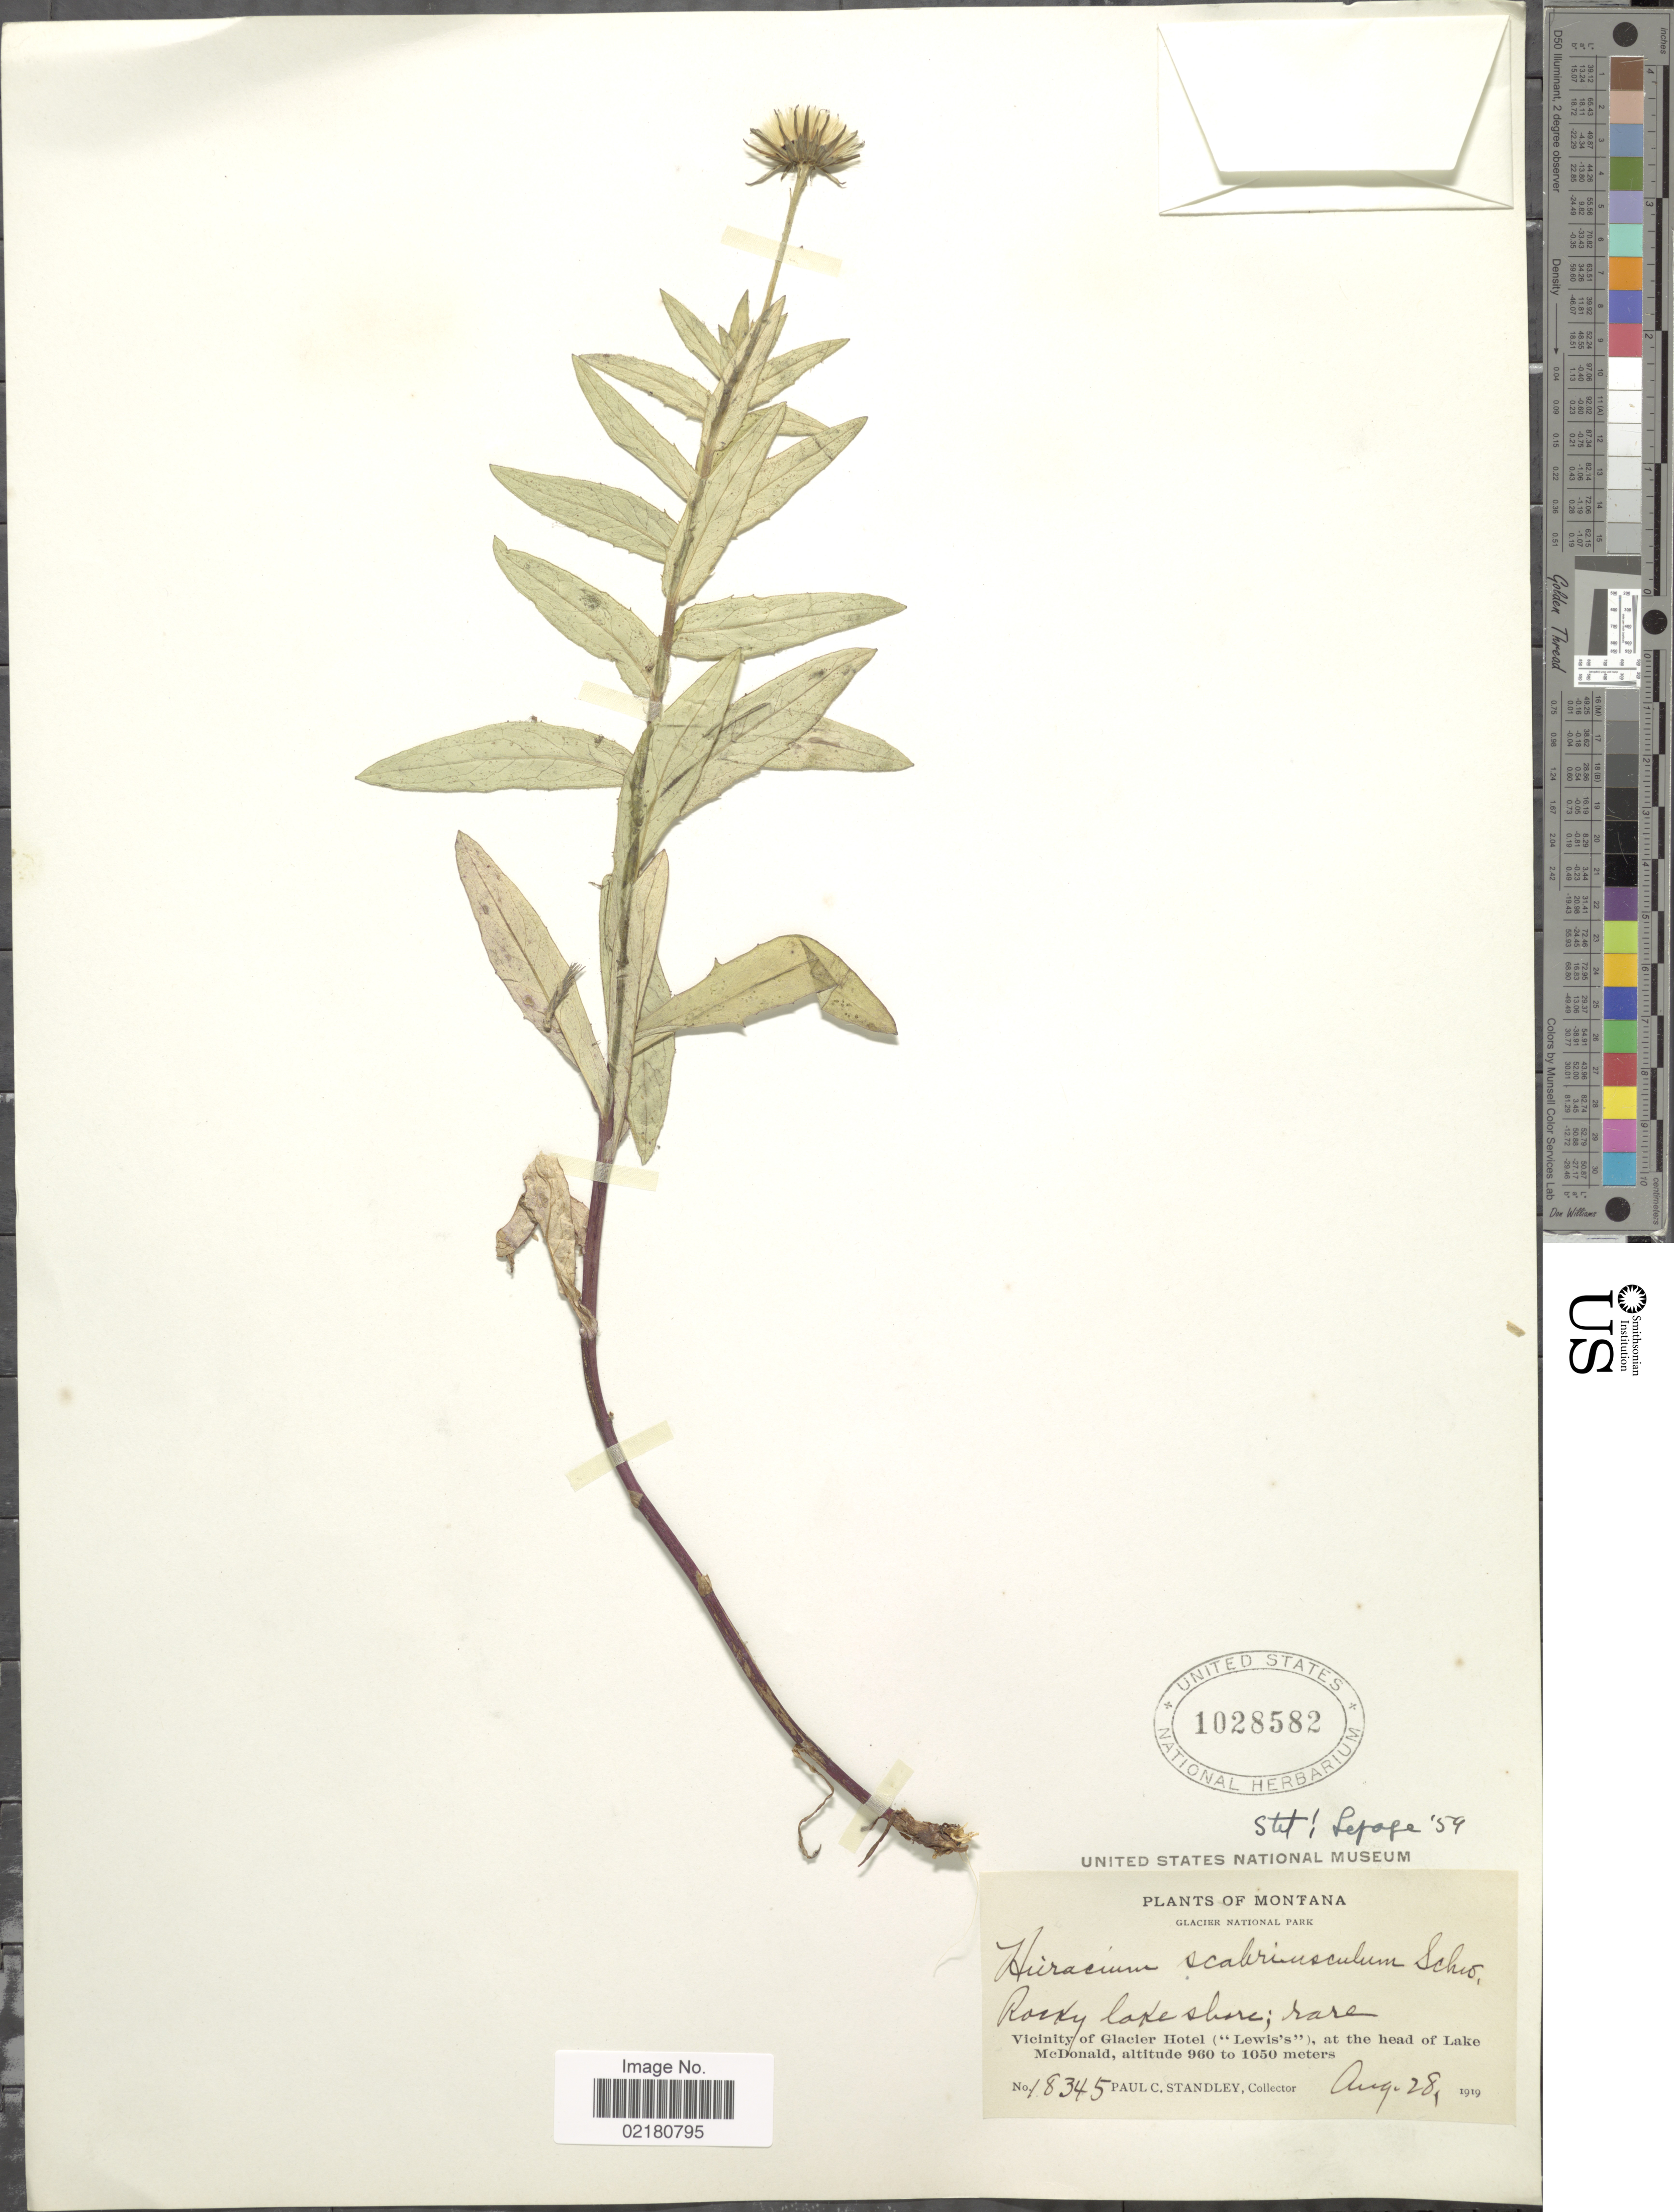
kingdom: Plantae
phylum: Tracheophyta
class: Magnoliopsida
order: Asterales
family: Asteraceae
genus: Hieracium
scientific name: Hieracium umbellatum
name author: L.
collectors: P. C. Standley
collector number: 18345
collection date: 1919-08-28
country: United States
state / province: Montana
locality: Montana, Glacier National Park, Rocky Lake skire; rare, Vicinity of Glacer Hotel("Lewis's"), at the head of Lake McDonald,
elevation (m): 960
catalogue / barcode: US 1028582